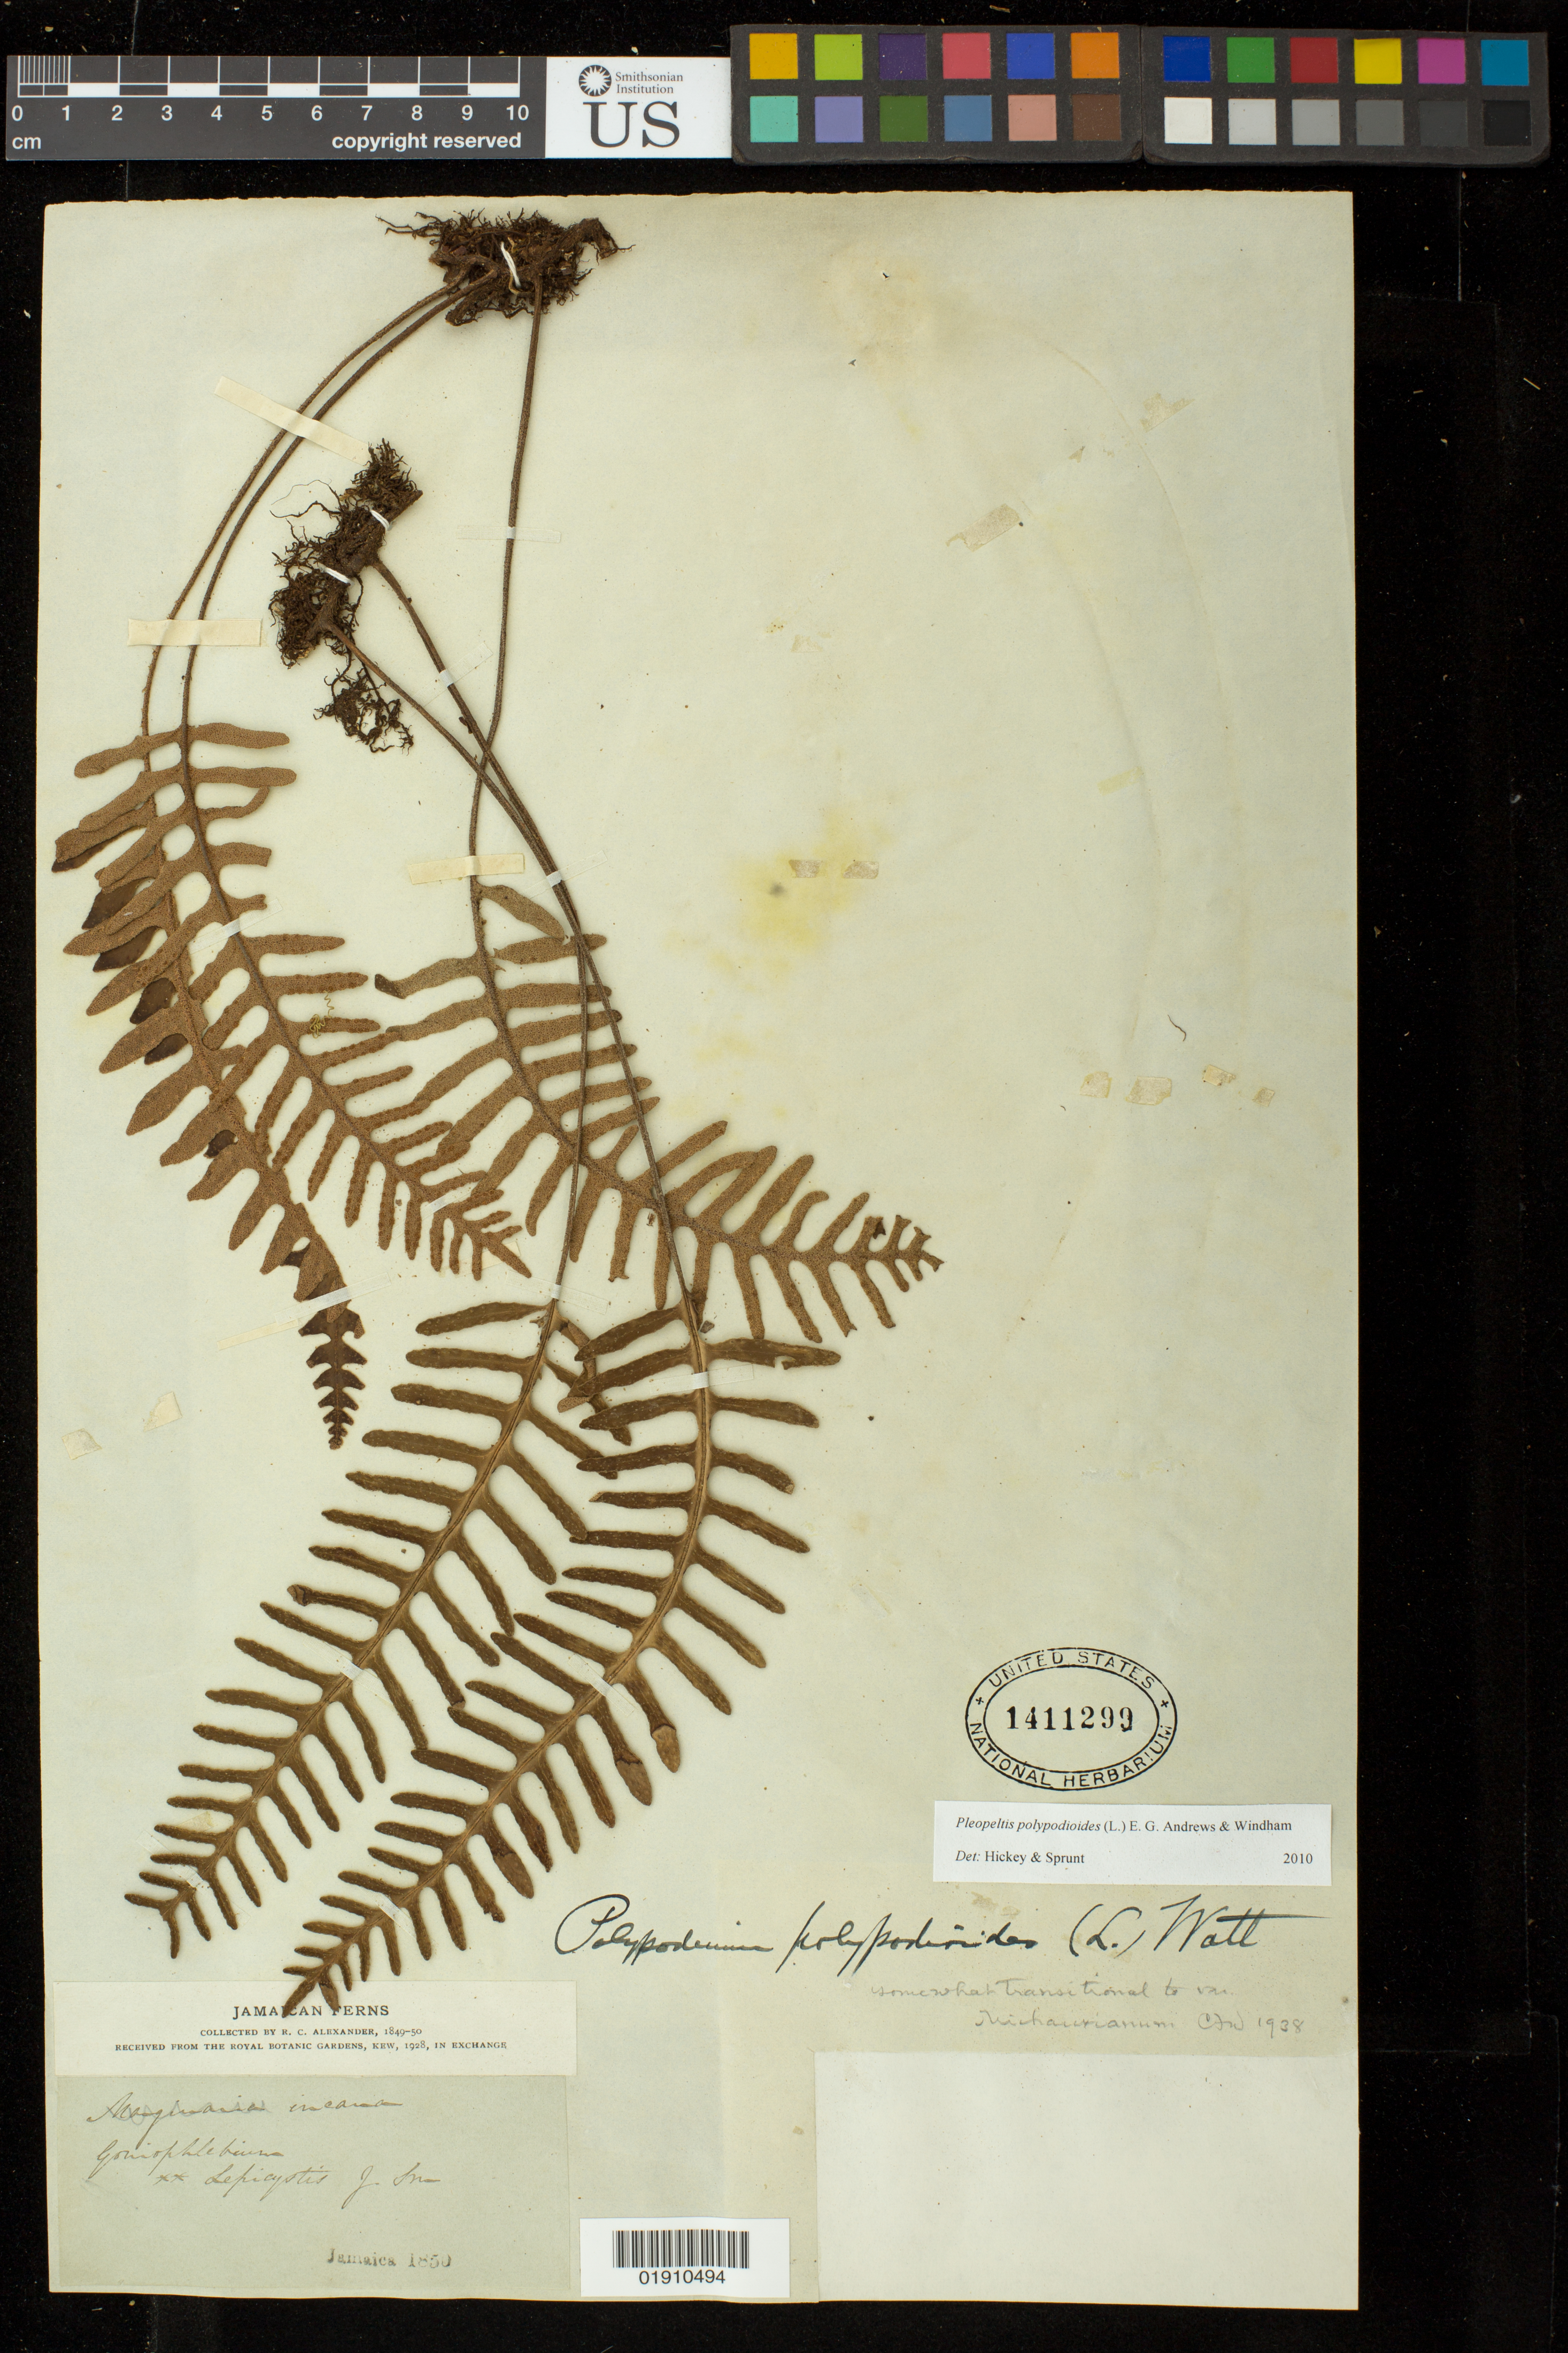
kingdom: Plantae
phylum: Tracheophyta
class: Polypodiopsida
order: Polypodiales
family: Polypodiaceae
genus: Pleopeltis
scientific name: Pleopeltis polypodioides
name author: (L.) E.G. Andrews & Windham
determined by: Sprunt, S. V.; Hickey, R. J.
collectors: R. C. Alexander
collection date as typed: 1850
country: Jamaica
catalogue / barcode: US 1411299